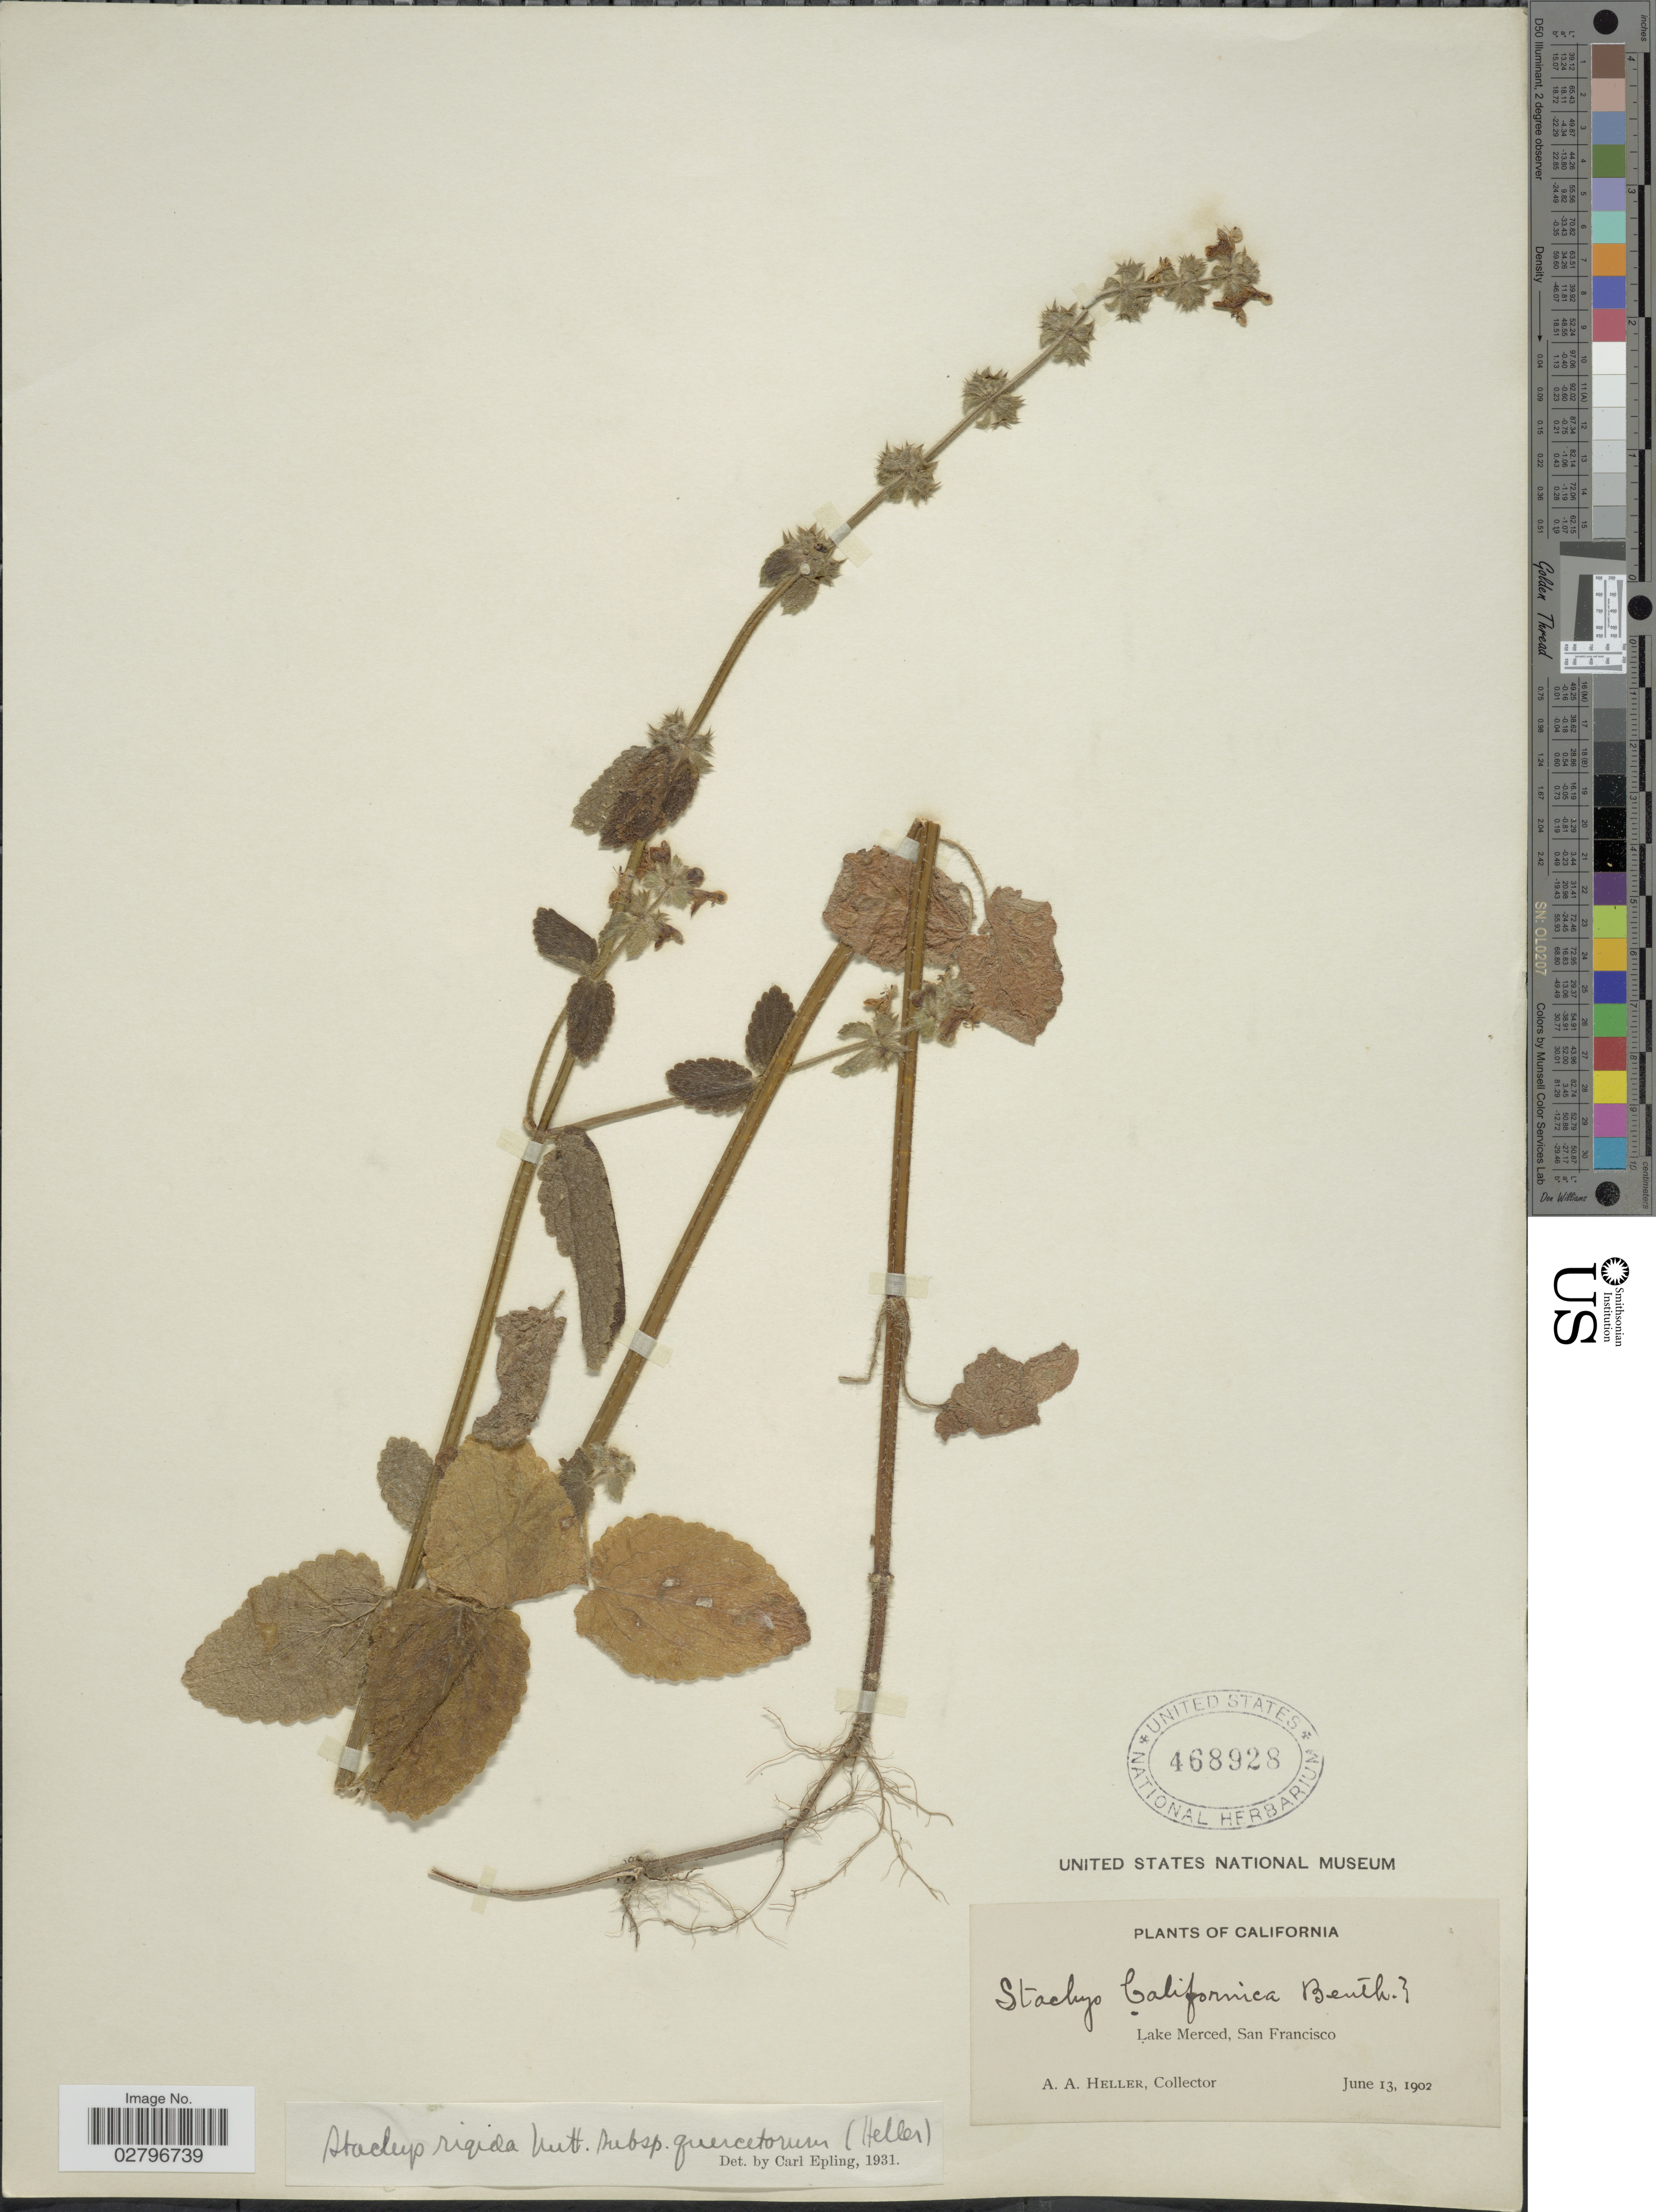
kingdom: Plantae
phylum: Tracheophyta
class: Magnoliopsida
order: Lamiales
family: Lamiaceae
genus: Stachys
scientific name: Stachys rigida subsp. quercetorum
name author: (A. Heller) Epling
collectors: A. A. Heller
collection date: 1902-06-13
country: United States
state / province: California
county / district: San Francisco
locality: Lake Merced, San Francisco.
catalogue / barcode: US 468928